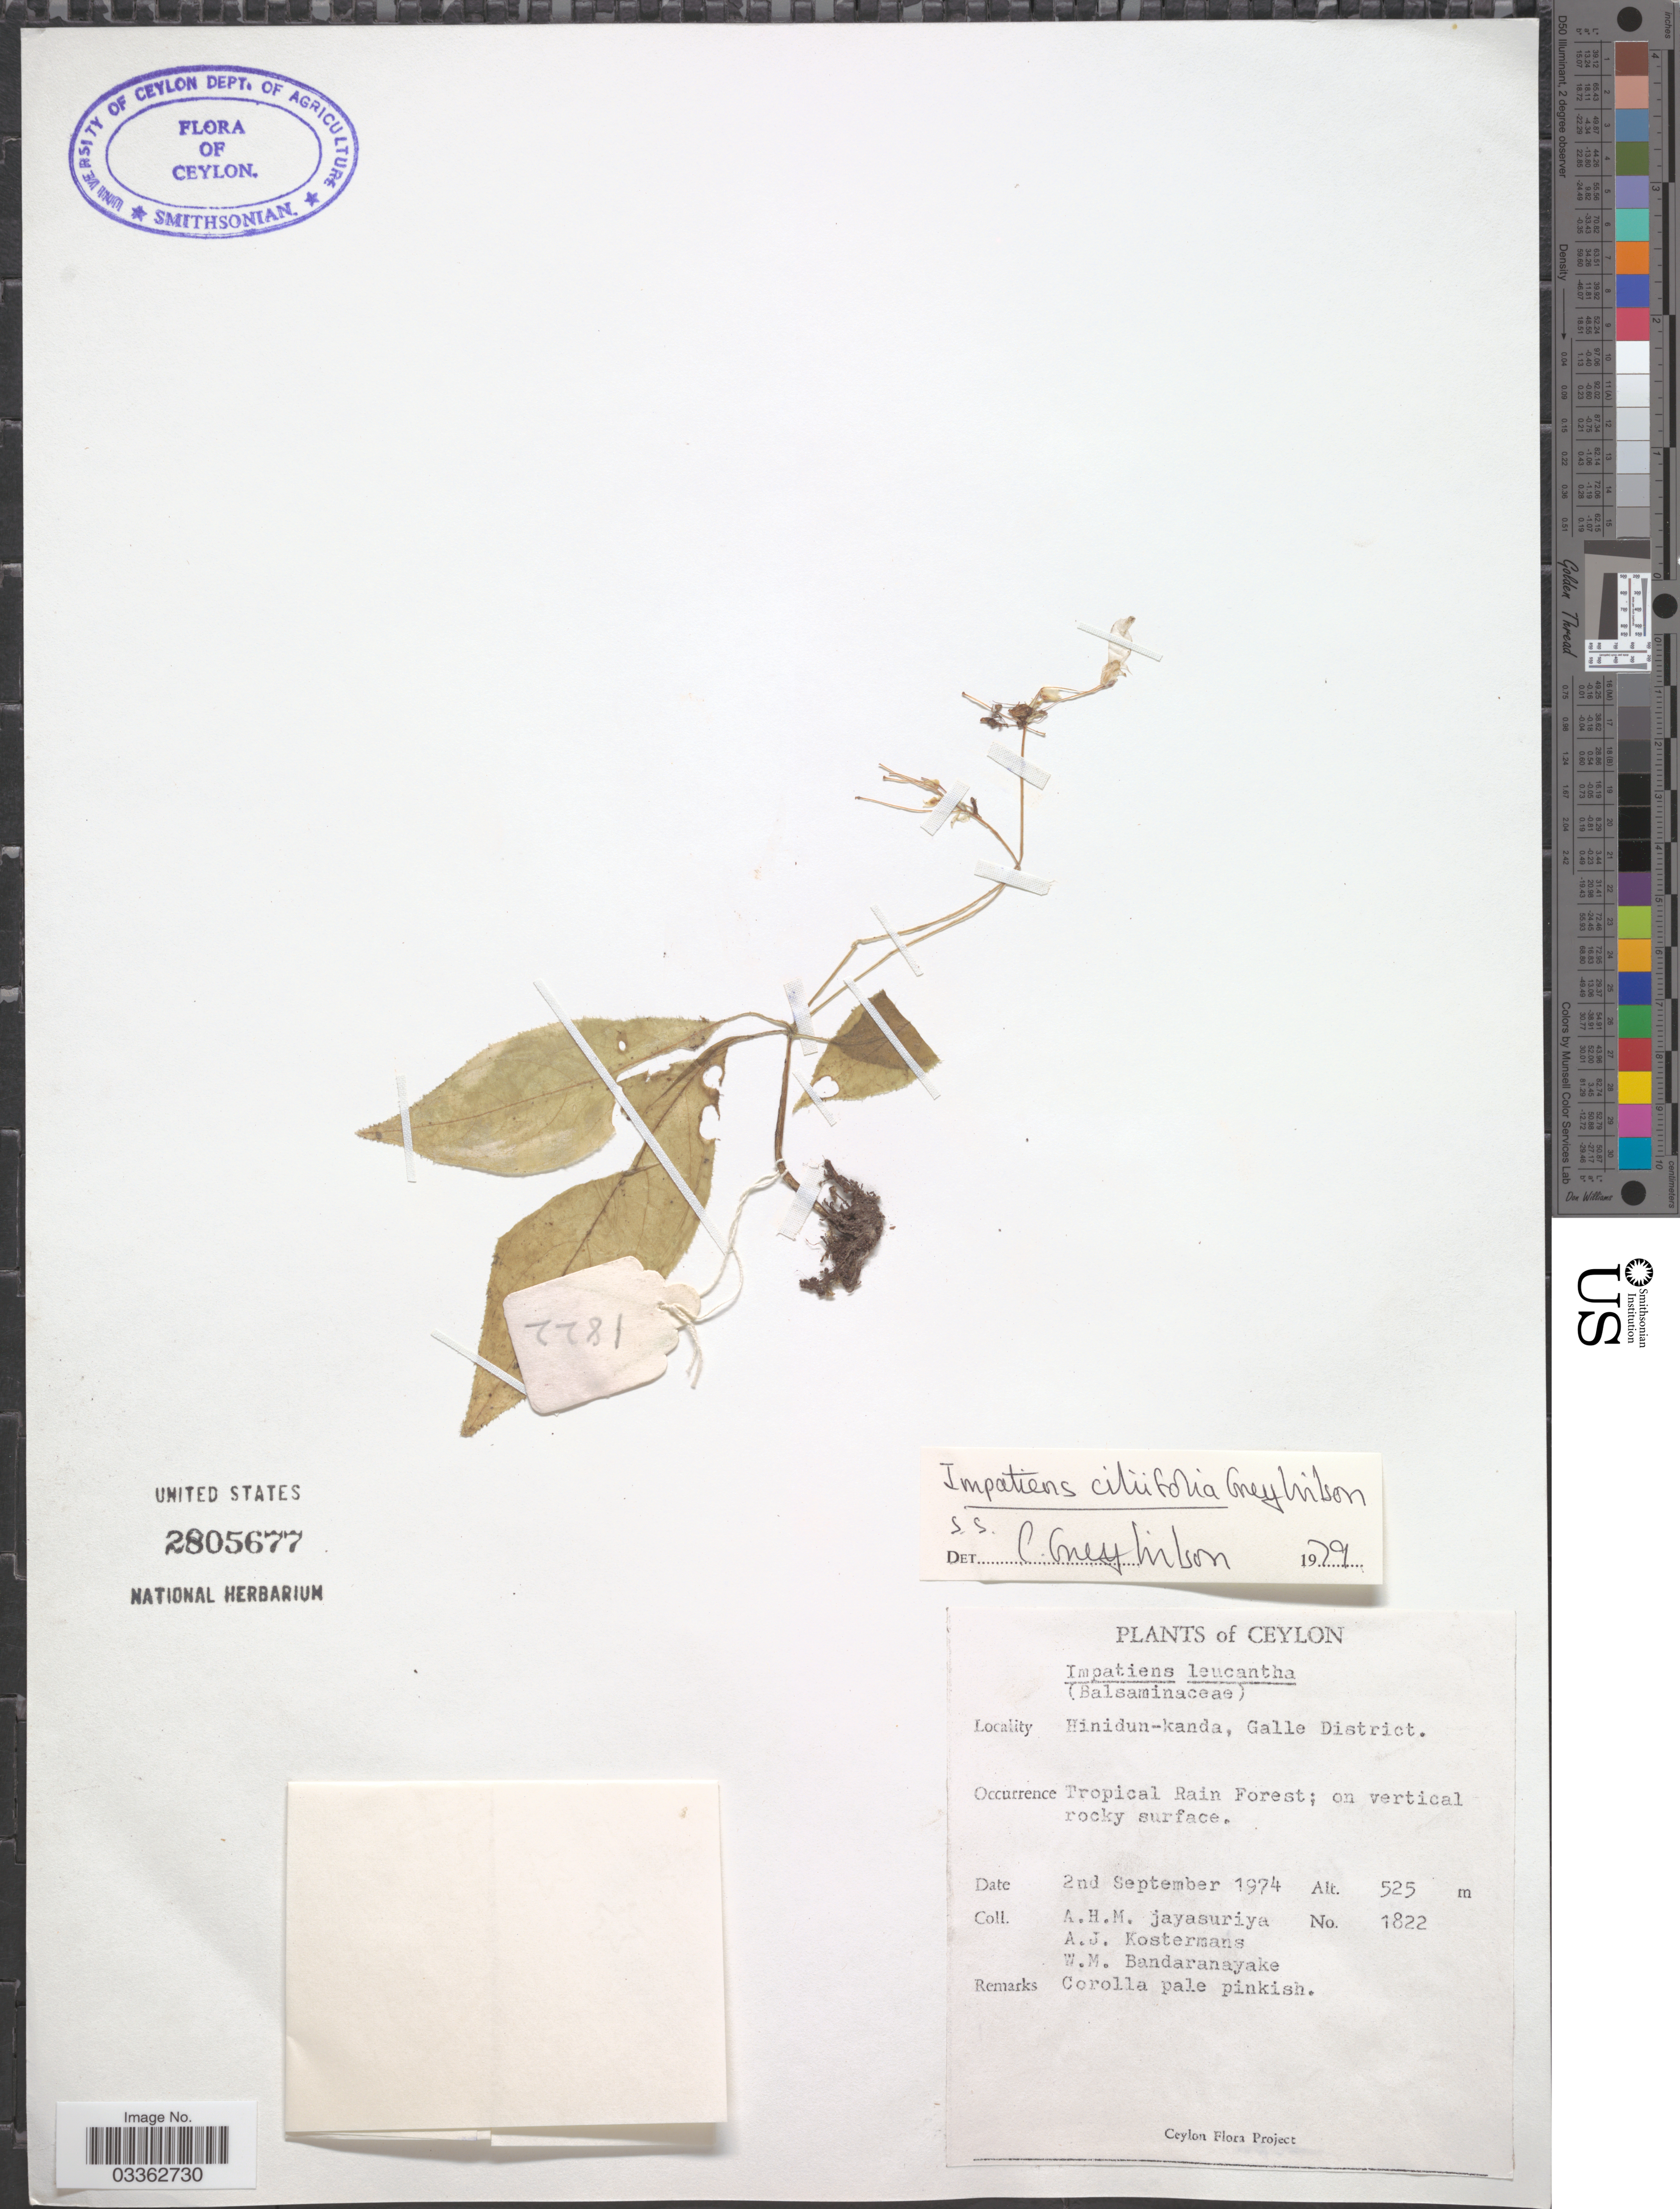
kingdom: Plantae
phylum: Tracheophyta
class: Magnoliopsida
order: Ericales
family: Balsaminaceae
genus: Impatiens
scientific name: Impatiens ciliifolia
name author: Grey-Wilson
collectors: A. H. Jayasuriya, A. J. G. Kostermans & W. Bandaranayake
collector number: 1822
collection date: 1974-09-02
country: Sri Lanka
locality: Ceylon. Hinidun-kanda, Galle District.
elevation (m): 525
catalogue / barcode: US 2805677